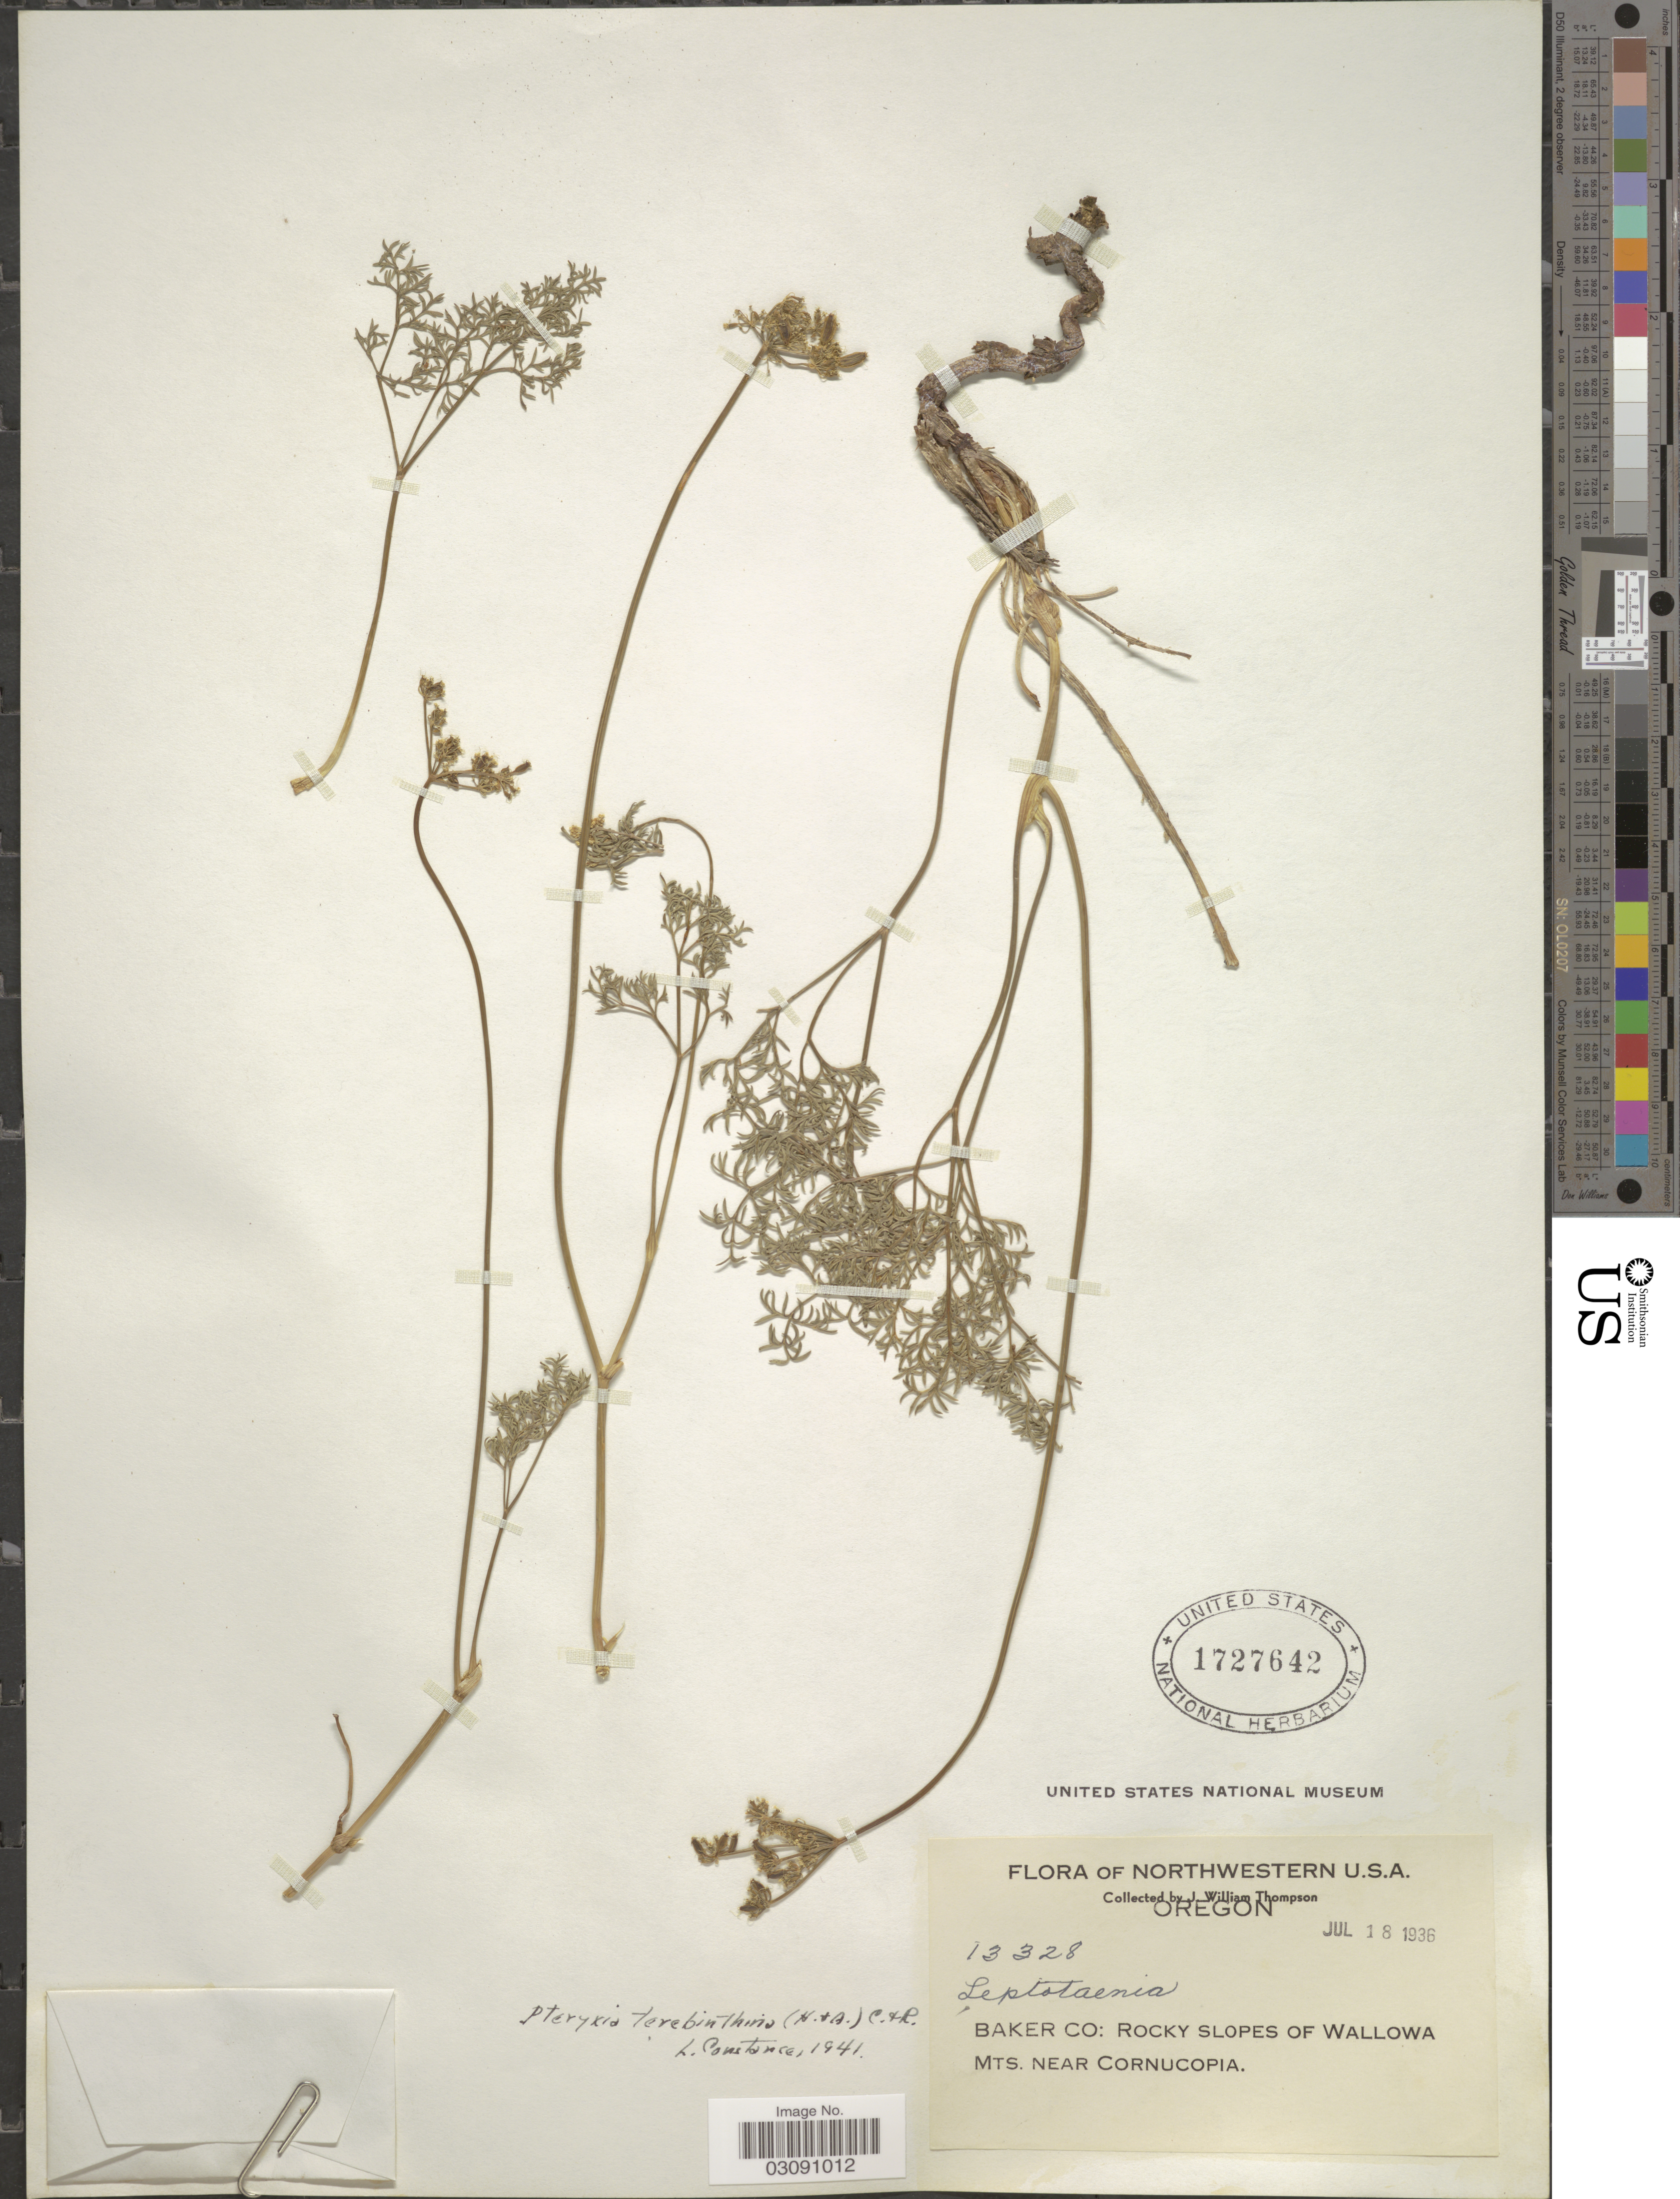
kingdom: Plantae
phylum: Tracheophyta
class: Magnoliopsida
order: Apiales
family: Apiaceae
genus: Pteryxia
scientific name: Pteryxia terebinthina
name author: (Hook.) J.M. Coult. & Rose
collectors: J. W. Thompson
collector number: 13328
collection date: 1936-07-18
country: United States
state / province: Oregon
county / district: Baker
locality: Northwestern U.S.A., Baker Co: Rocky slopes of Wallowa Mts, near Cornucopia.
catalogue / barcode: US 1727642